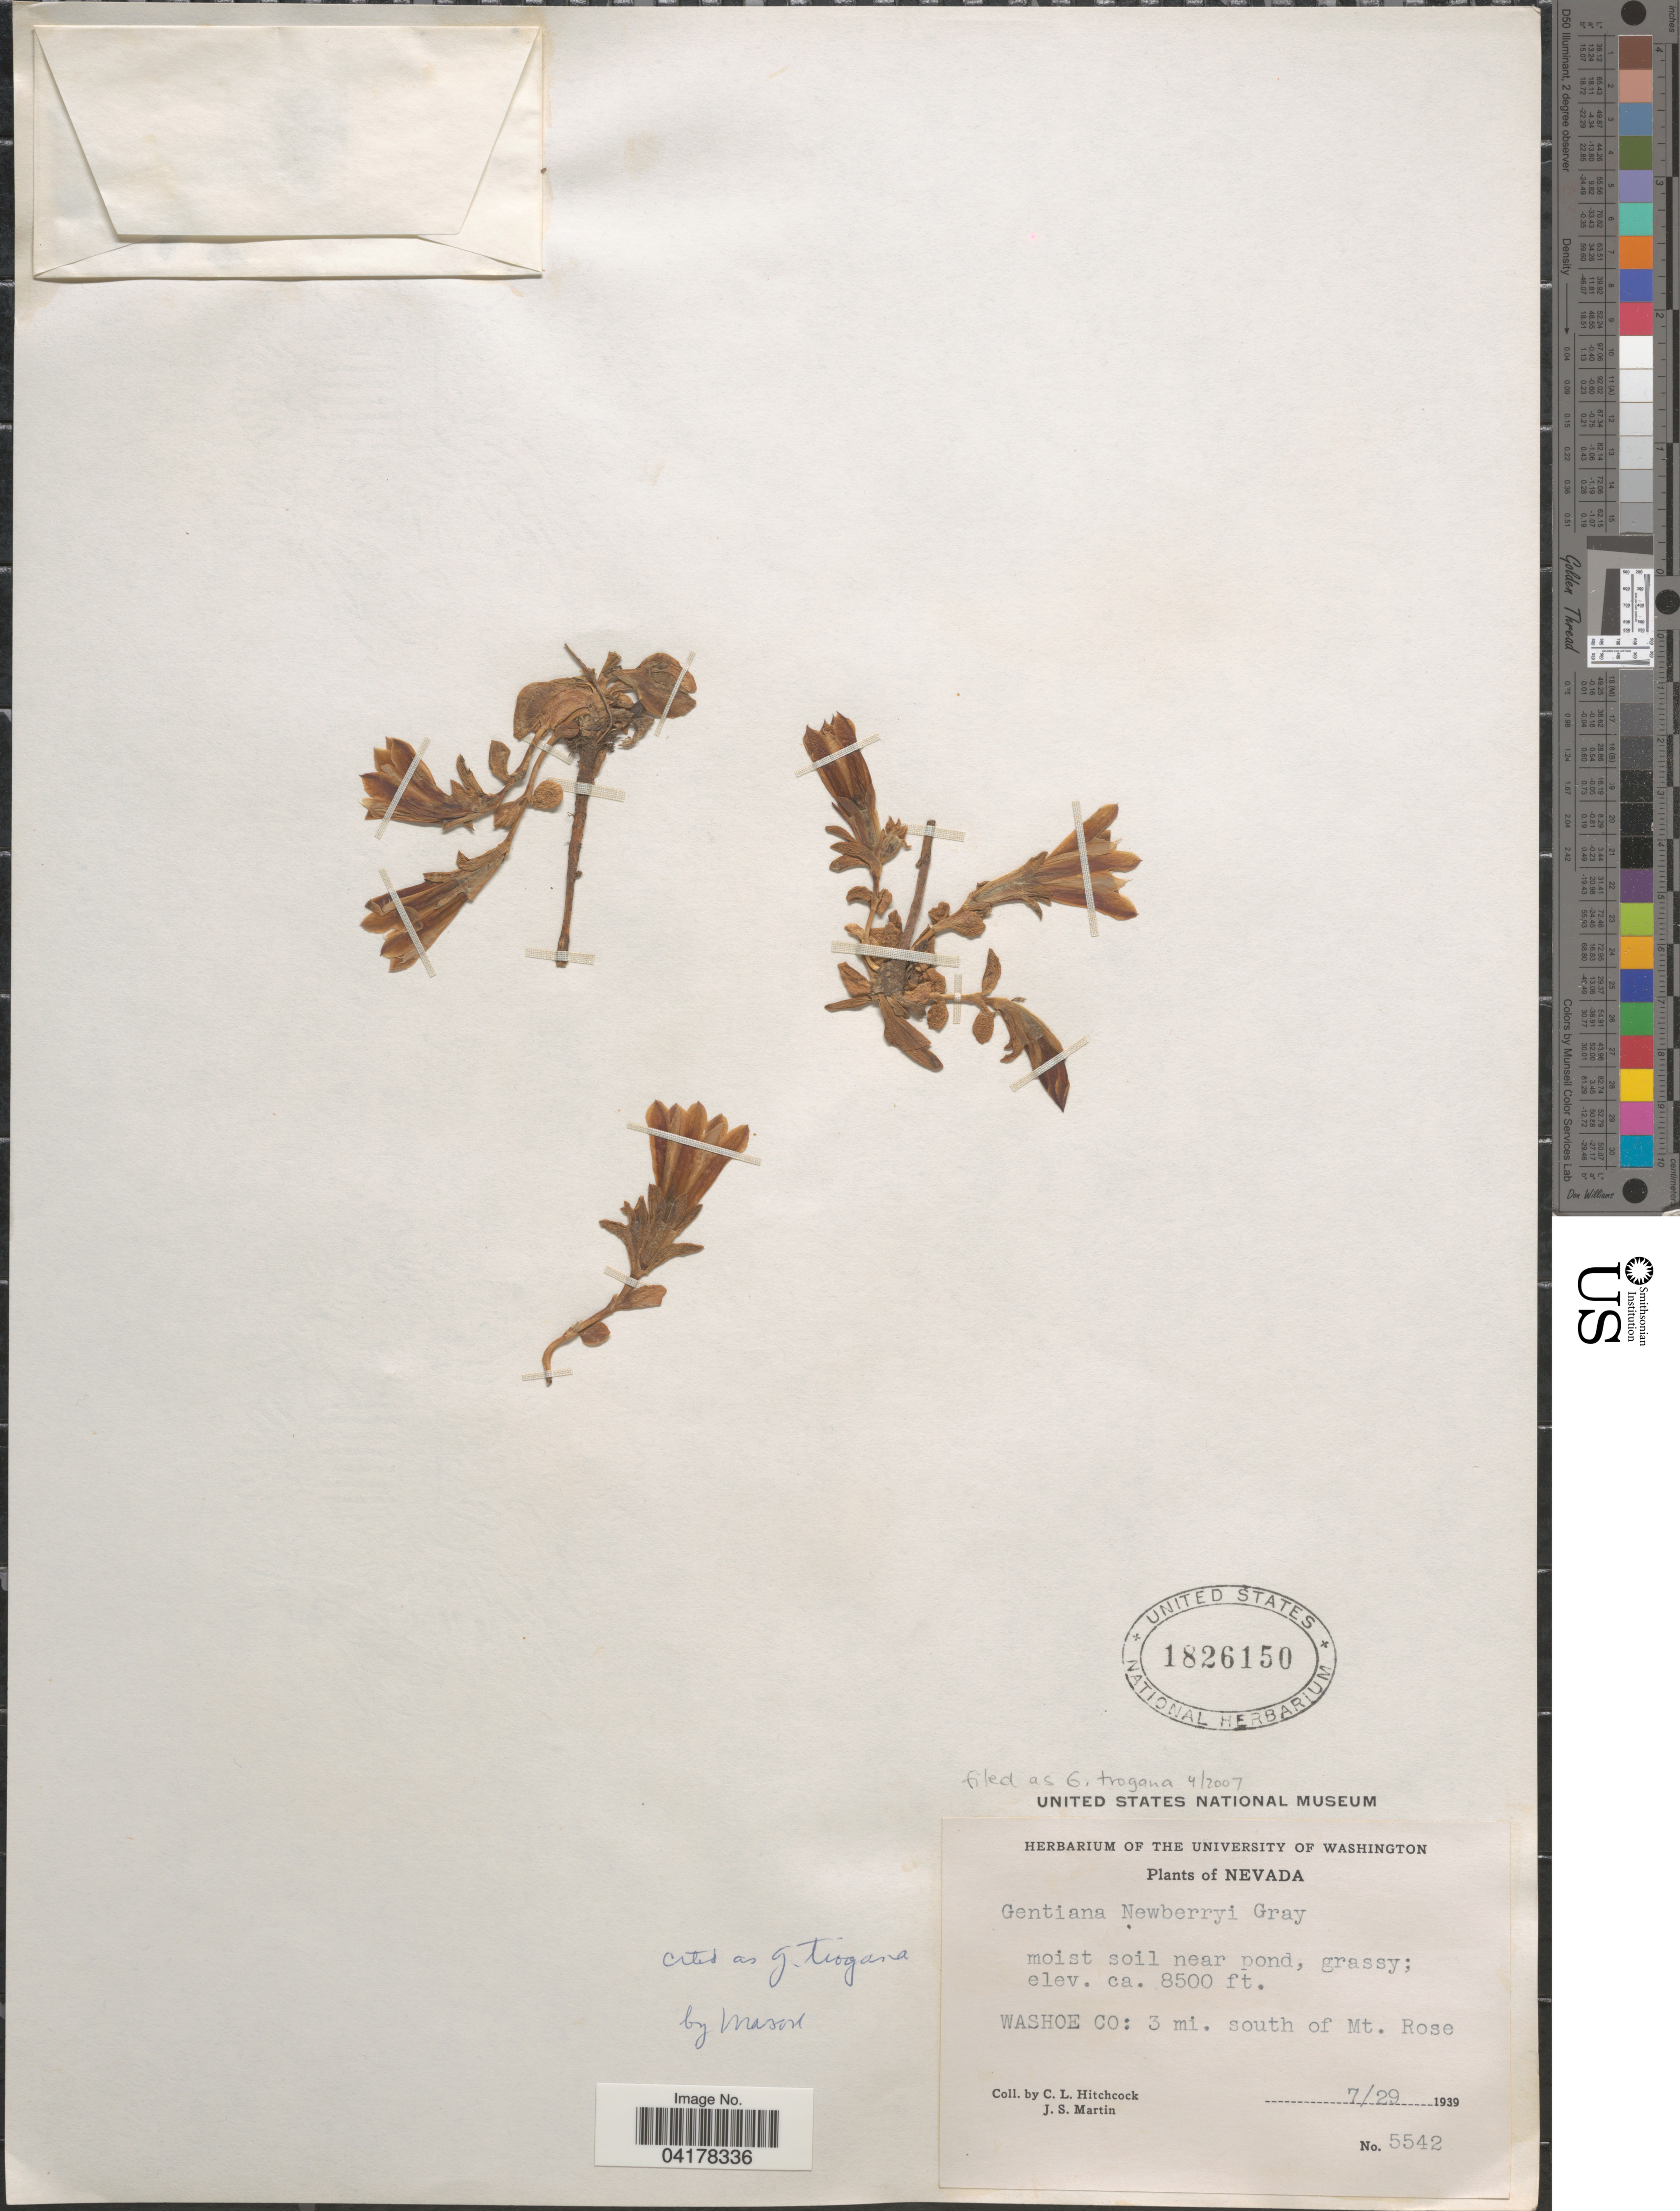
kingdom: Plantae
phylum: Tracheophyta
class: Magnoliopsida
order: Gentianales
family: Gentianaceae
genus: Gentiana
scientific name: Gentiana newberryi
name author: A. Gray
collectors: C. L. Hitchcock & J. S. Martin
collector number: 5542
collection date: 1939-07-29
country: United States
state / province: Nevada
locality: Washoe Co: 3 mi. south of Mt. Rose.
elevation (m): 2591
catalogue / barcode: US 1826150